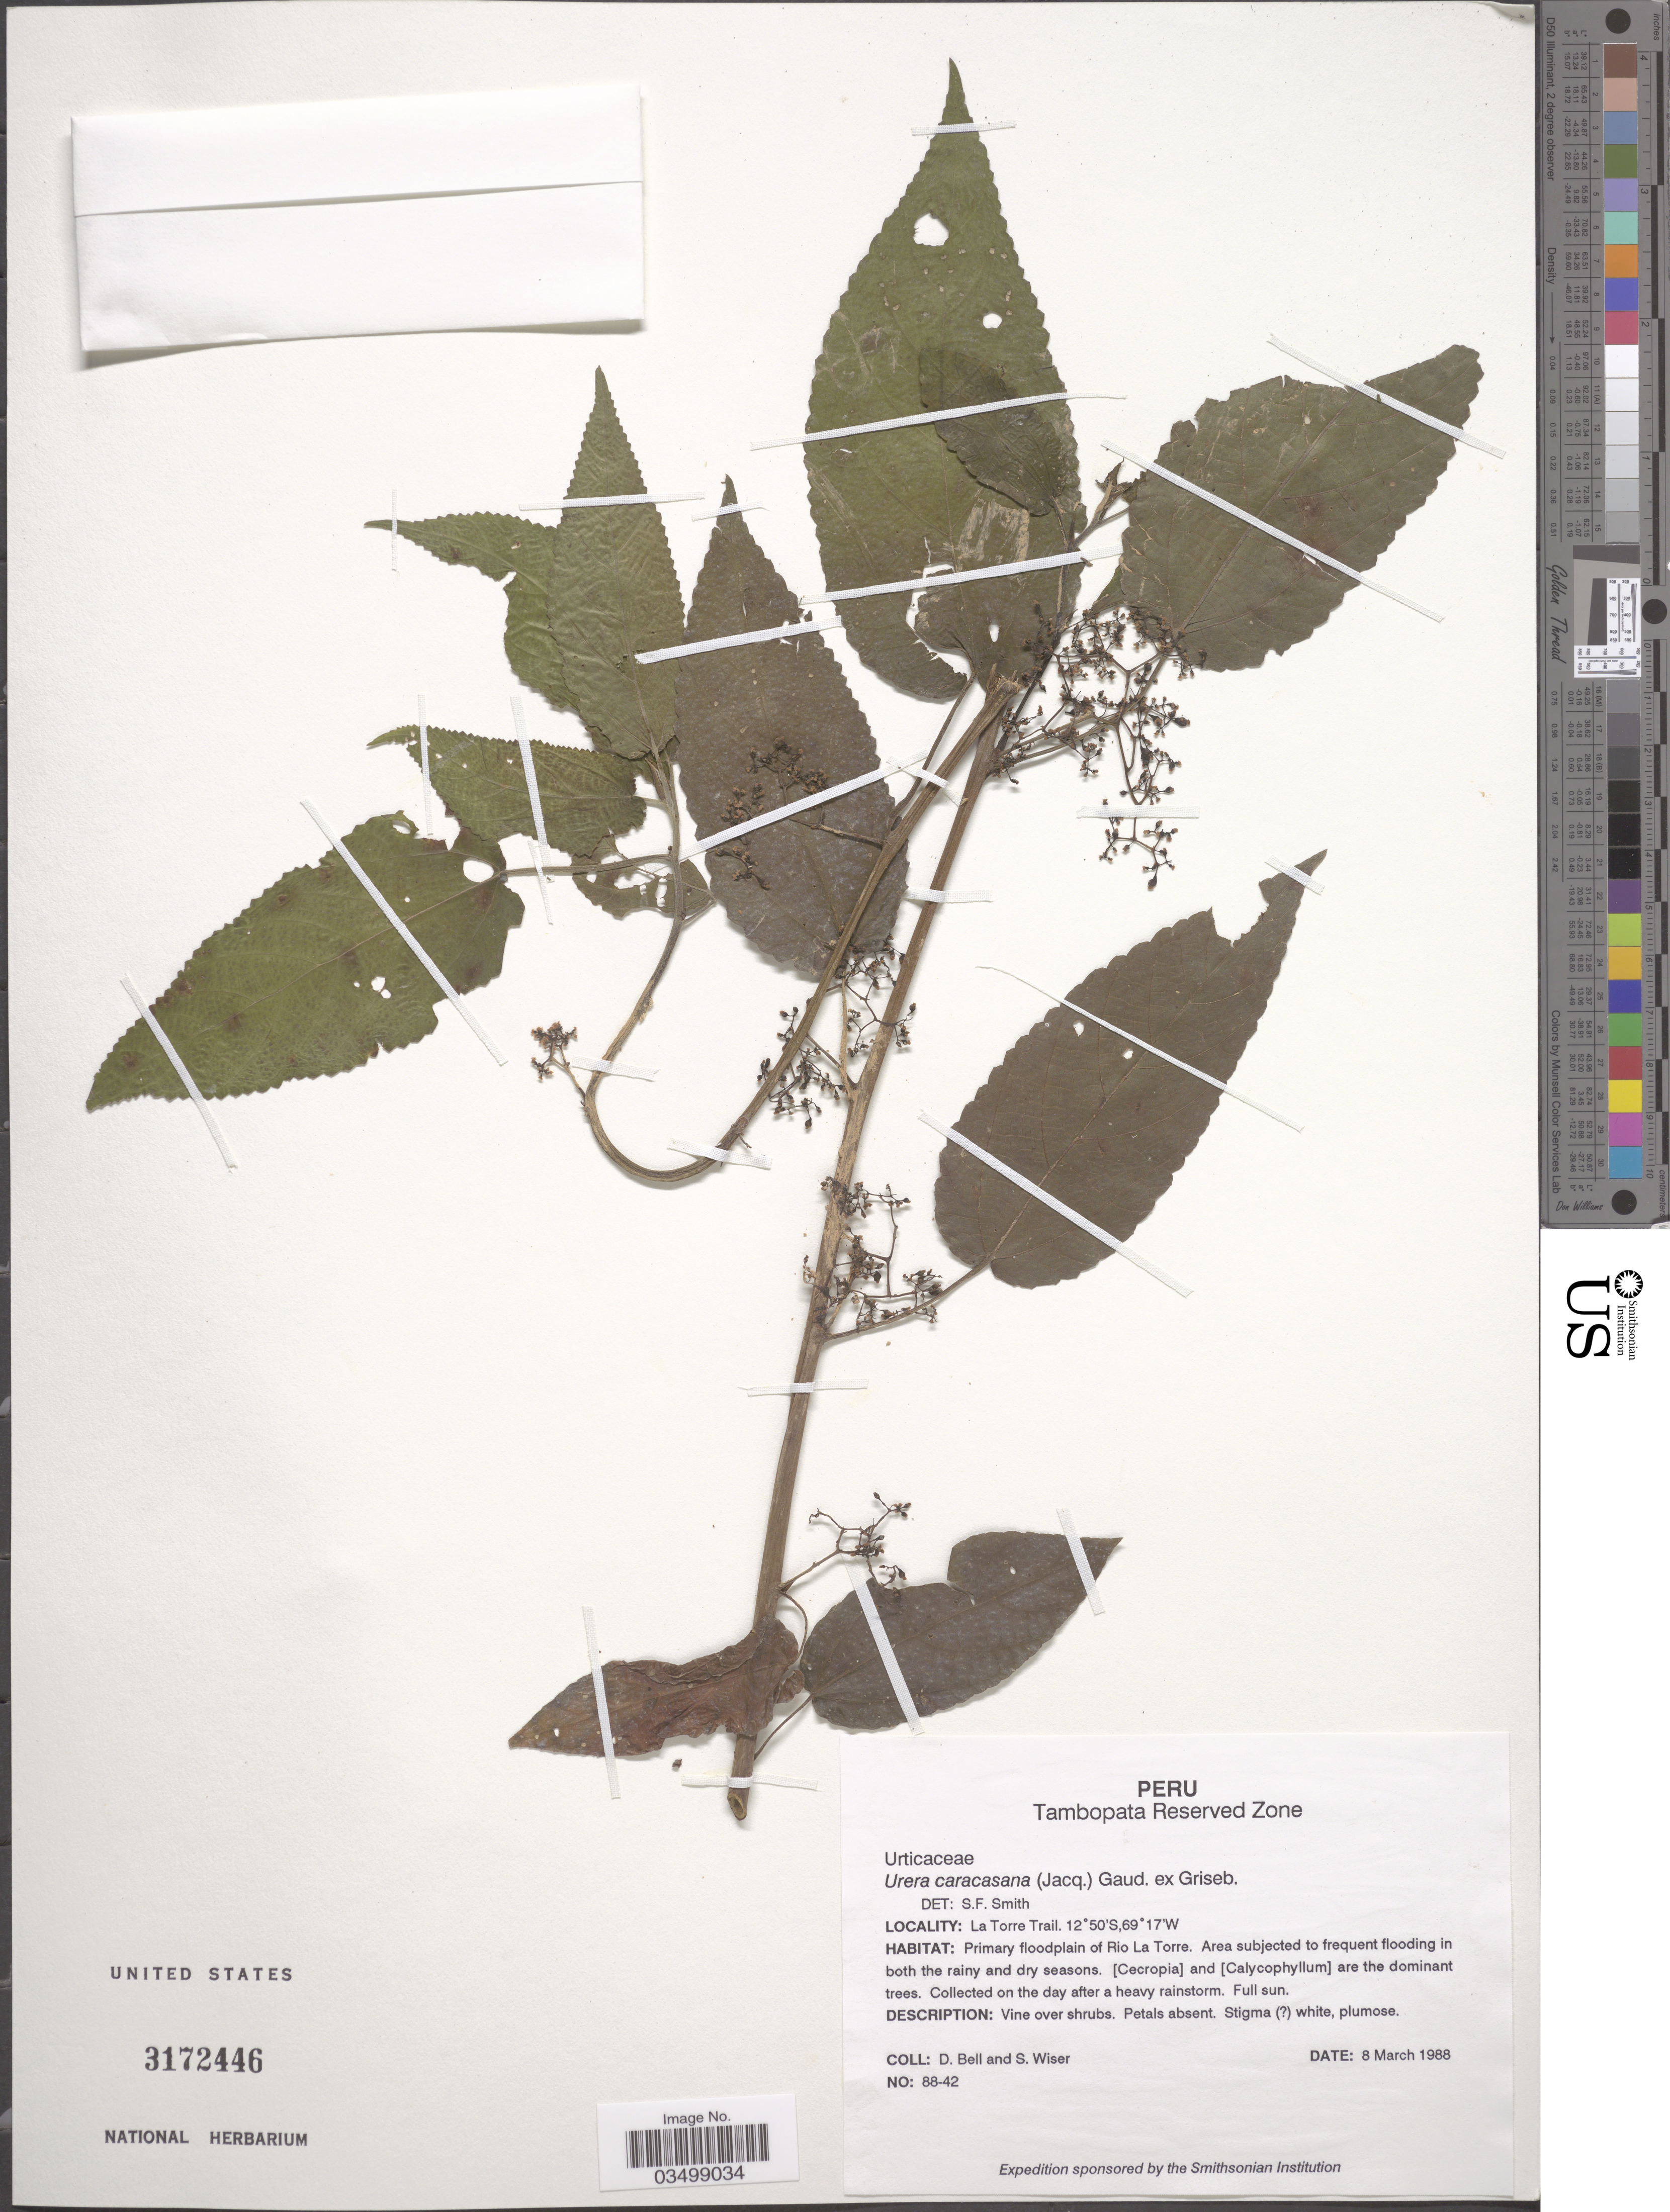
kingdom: Plantae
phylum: Tracheophyta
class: Magnoliopsida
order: Rosales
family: Urticaceae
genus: Urera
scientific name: Urera caracasana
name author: (Jacq.) Gaudich. ex Griseb.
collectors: D. A. Bell & S. Wiser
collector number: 88-42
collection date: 1988-03-08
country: Peru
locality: Tambopata Reserved Zone. La Torre Trail. Primary floodplain of Rio La Torre.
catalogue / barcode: US 3172446